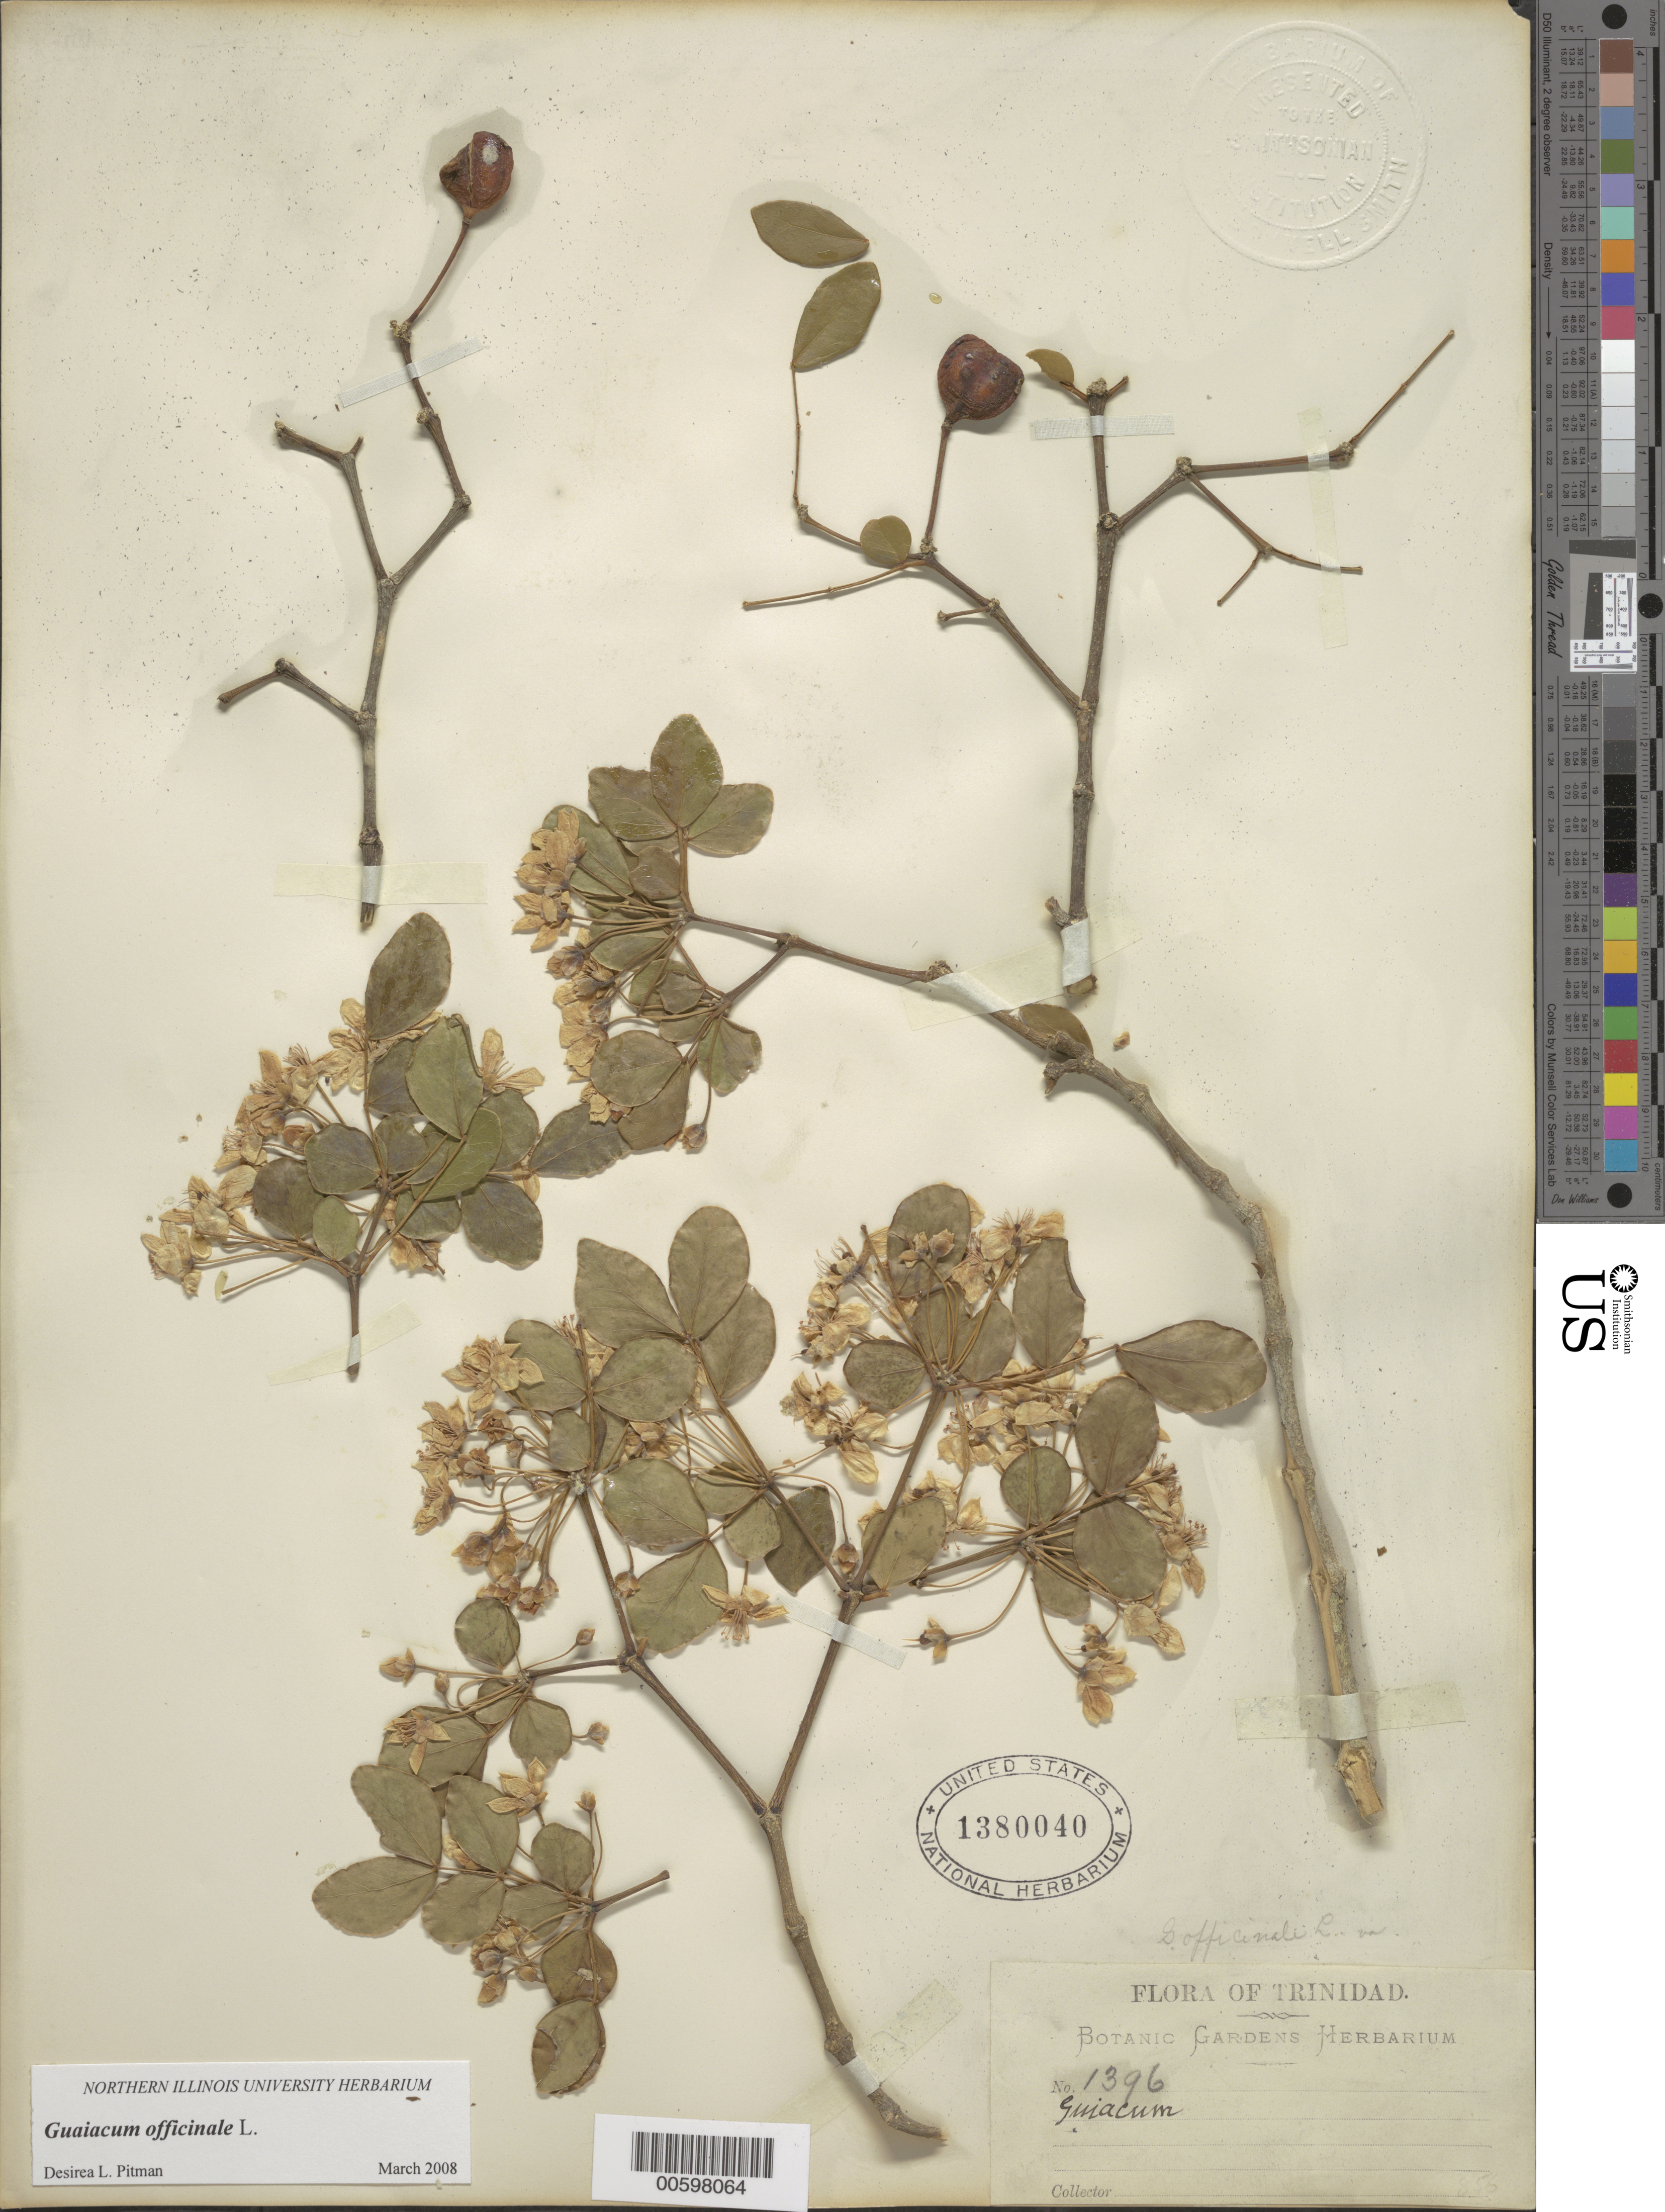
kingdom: Plantae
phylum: Tracheophyta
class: Magnoliopsida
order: Zygophyllales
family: Zygophyllaceae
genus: Guaiacum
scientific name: Guaiacum officinale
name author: L.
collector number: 1396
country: Trinidad and Tobago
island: Trinidad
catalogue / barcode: US 1380040